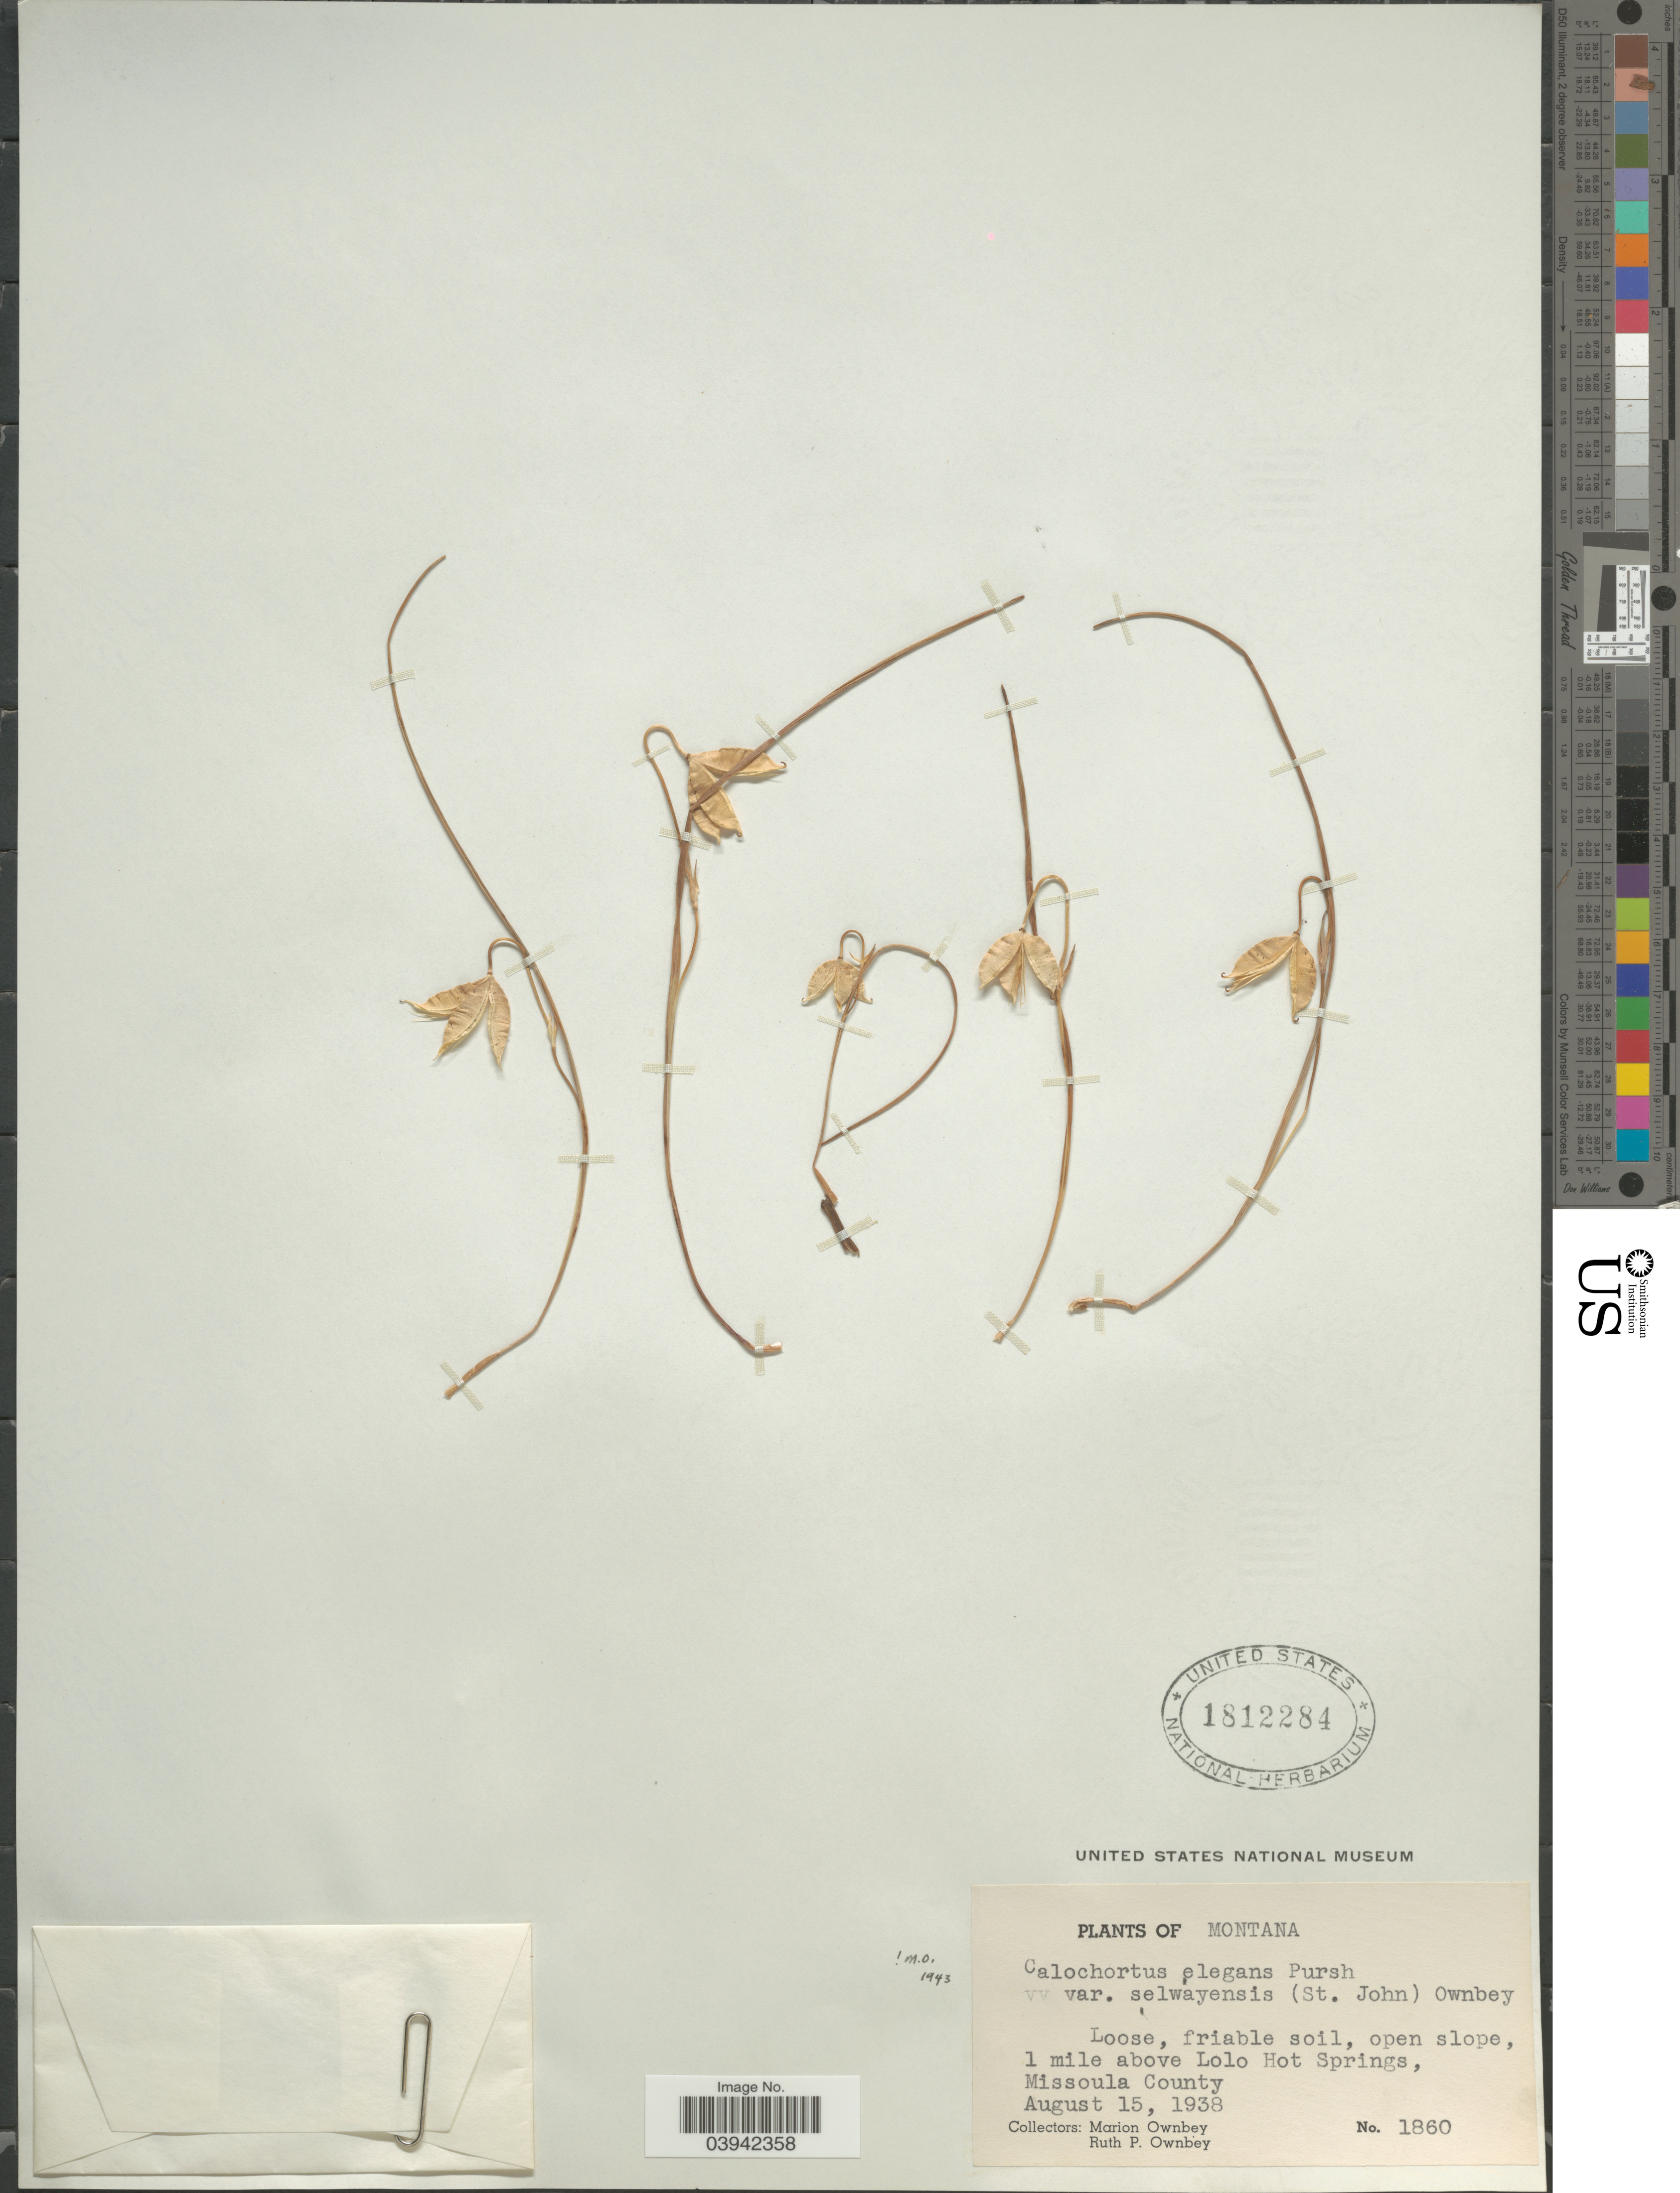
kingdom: Plantae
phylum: Tracheophyta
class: Liliopsida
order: Liliales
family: Liliaceae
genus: Calochortus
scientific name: Calochortus elegans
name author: Pursh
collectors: M. Ownbey & R. Ownbey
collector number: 1860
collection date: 1938-08-15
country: United States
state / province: Montana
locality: Loose, friable soil, open slope, 1 mile above Lolo Hot Springs, Missoula County.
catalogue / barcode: US 1812284